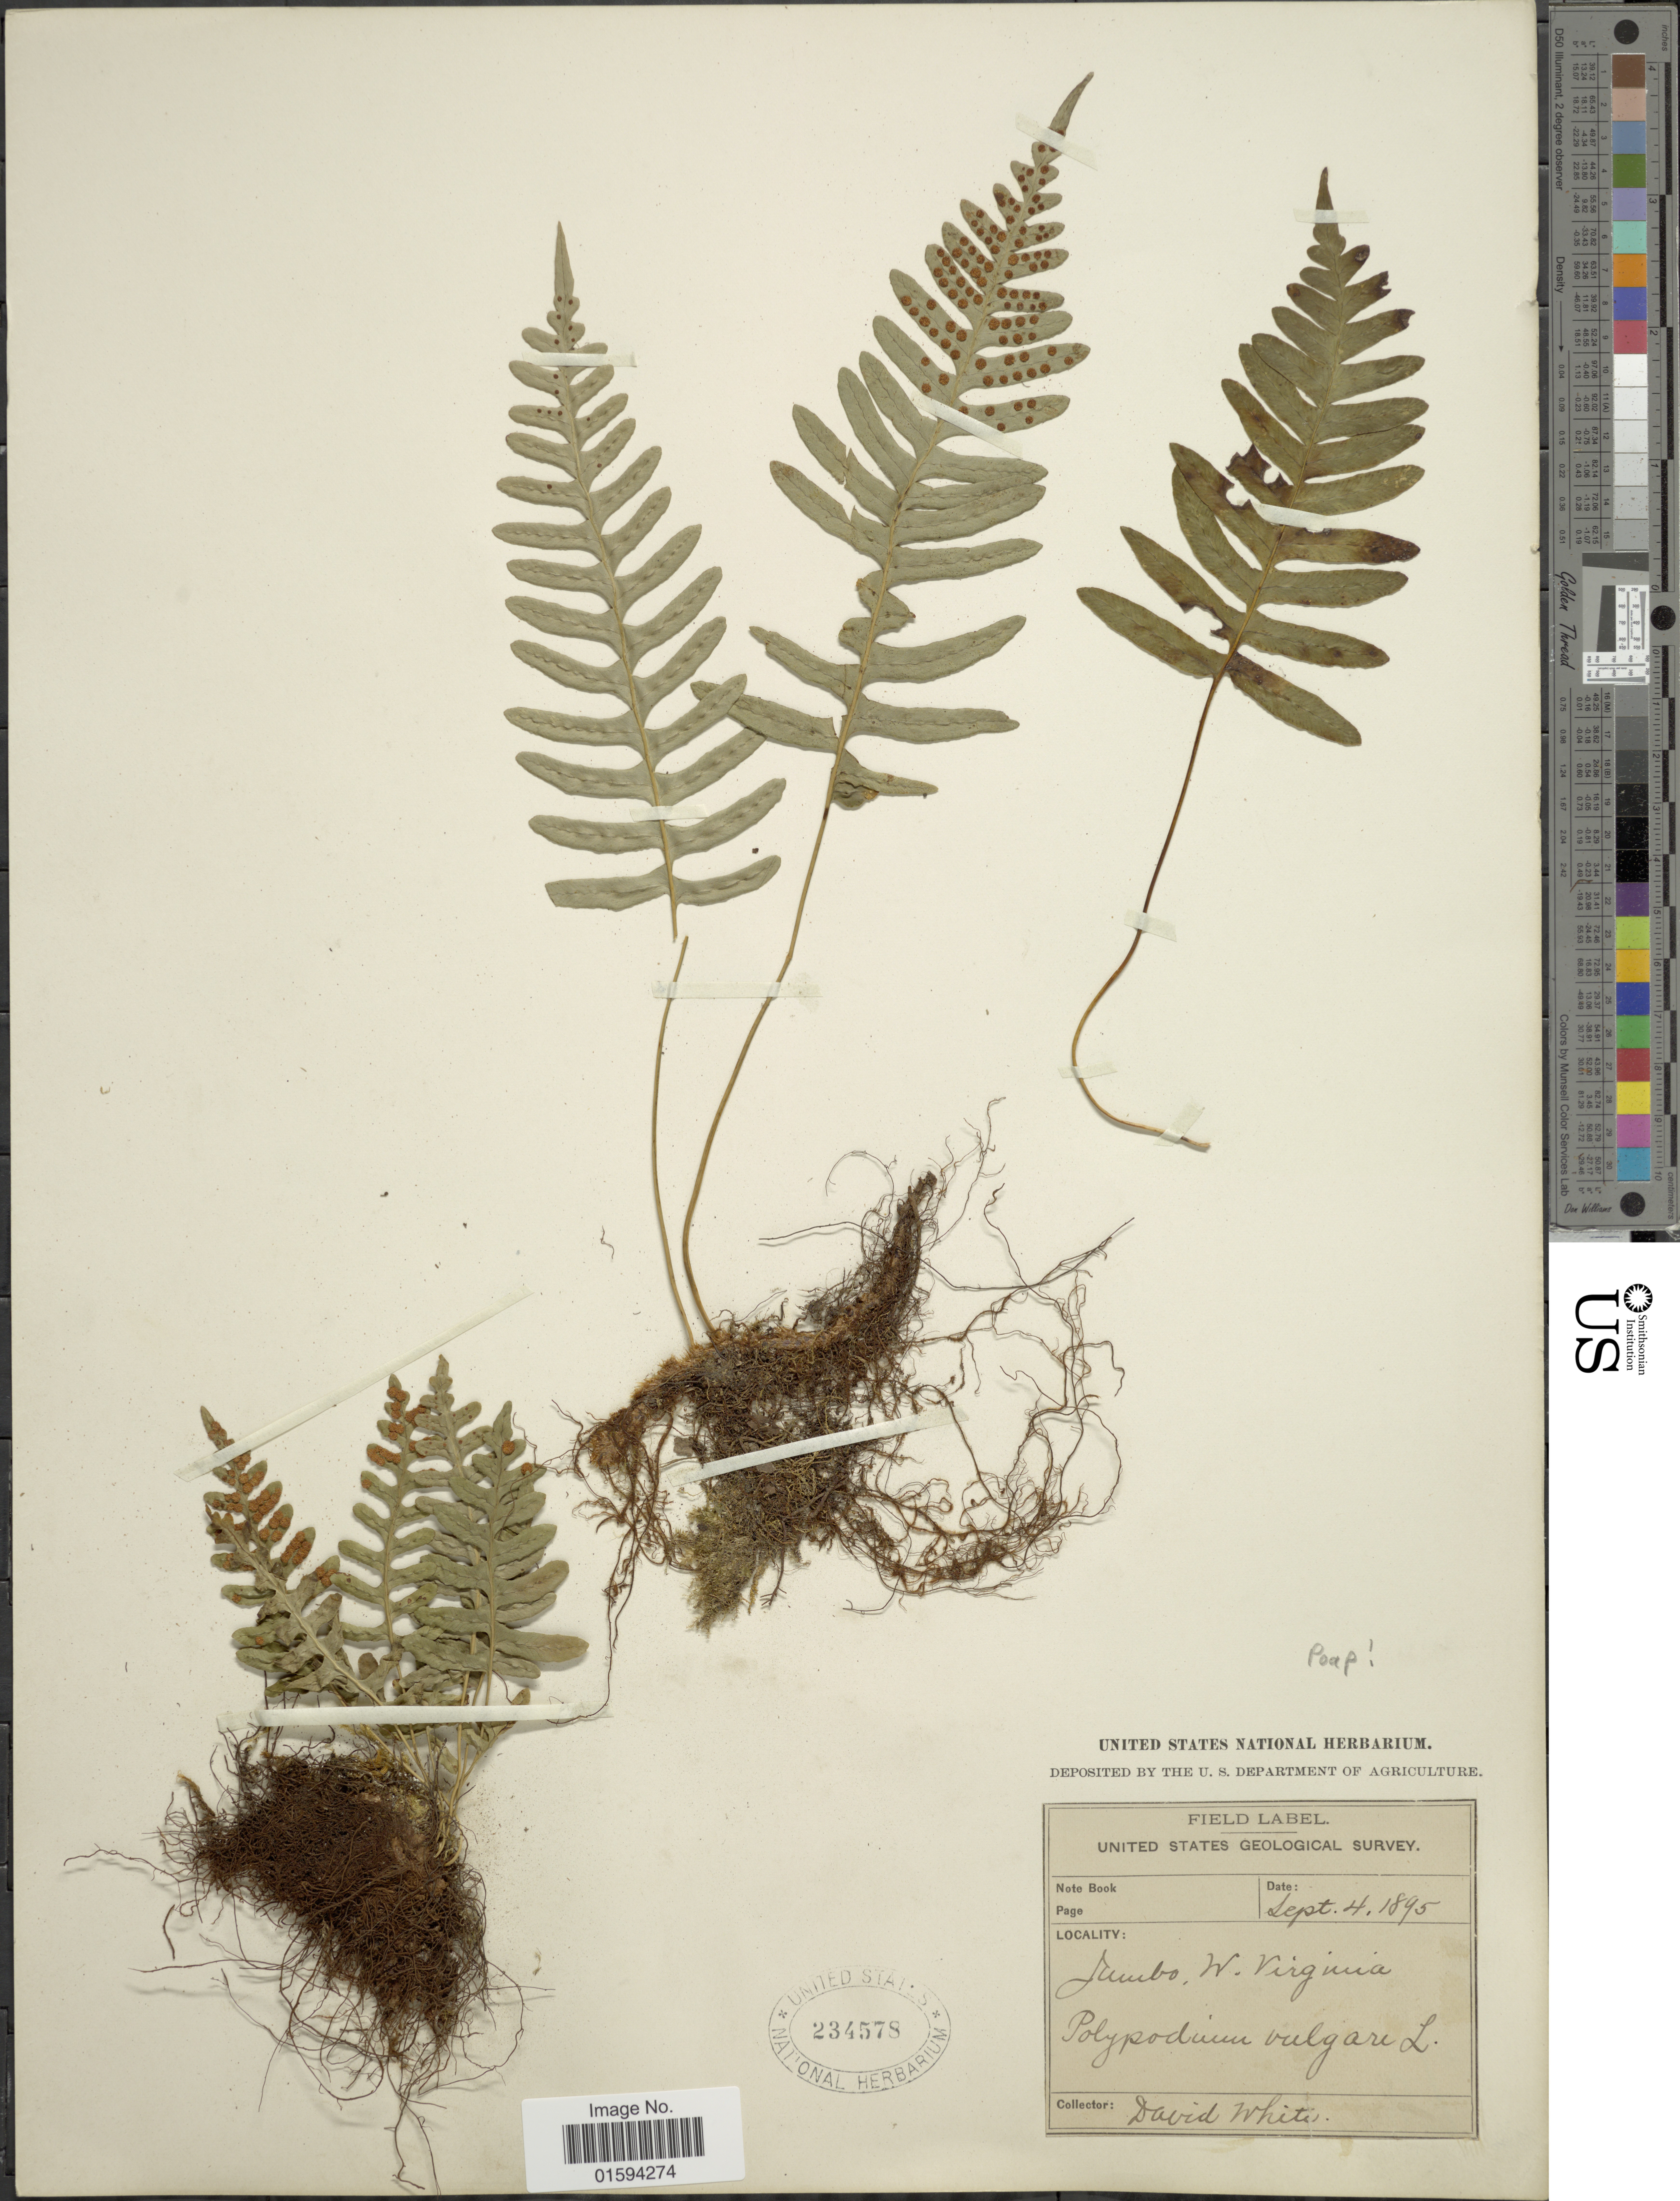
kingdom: Plantae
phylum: Tracheophyta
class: Polypodiopsida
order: Polypodiales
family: Polypodiaceae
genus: Polypodium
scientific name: Polypodium appalachianum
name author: Haufler & Windham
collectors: D. White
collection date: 1895-09-04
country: United States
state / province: West Virginia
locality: Jumbo.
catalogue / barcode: US 234578